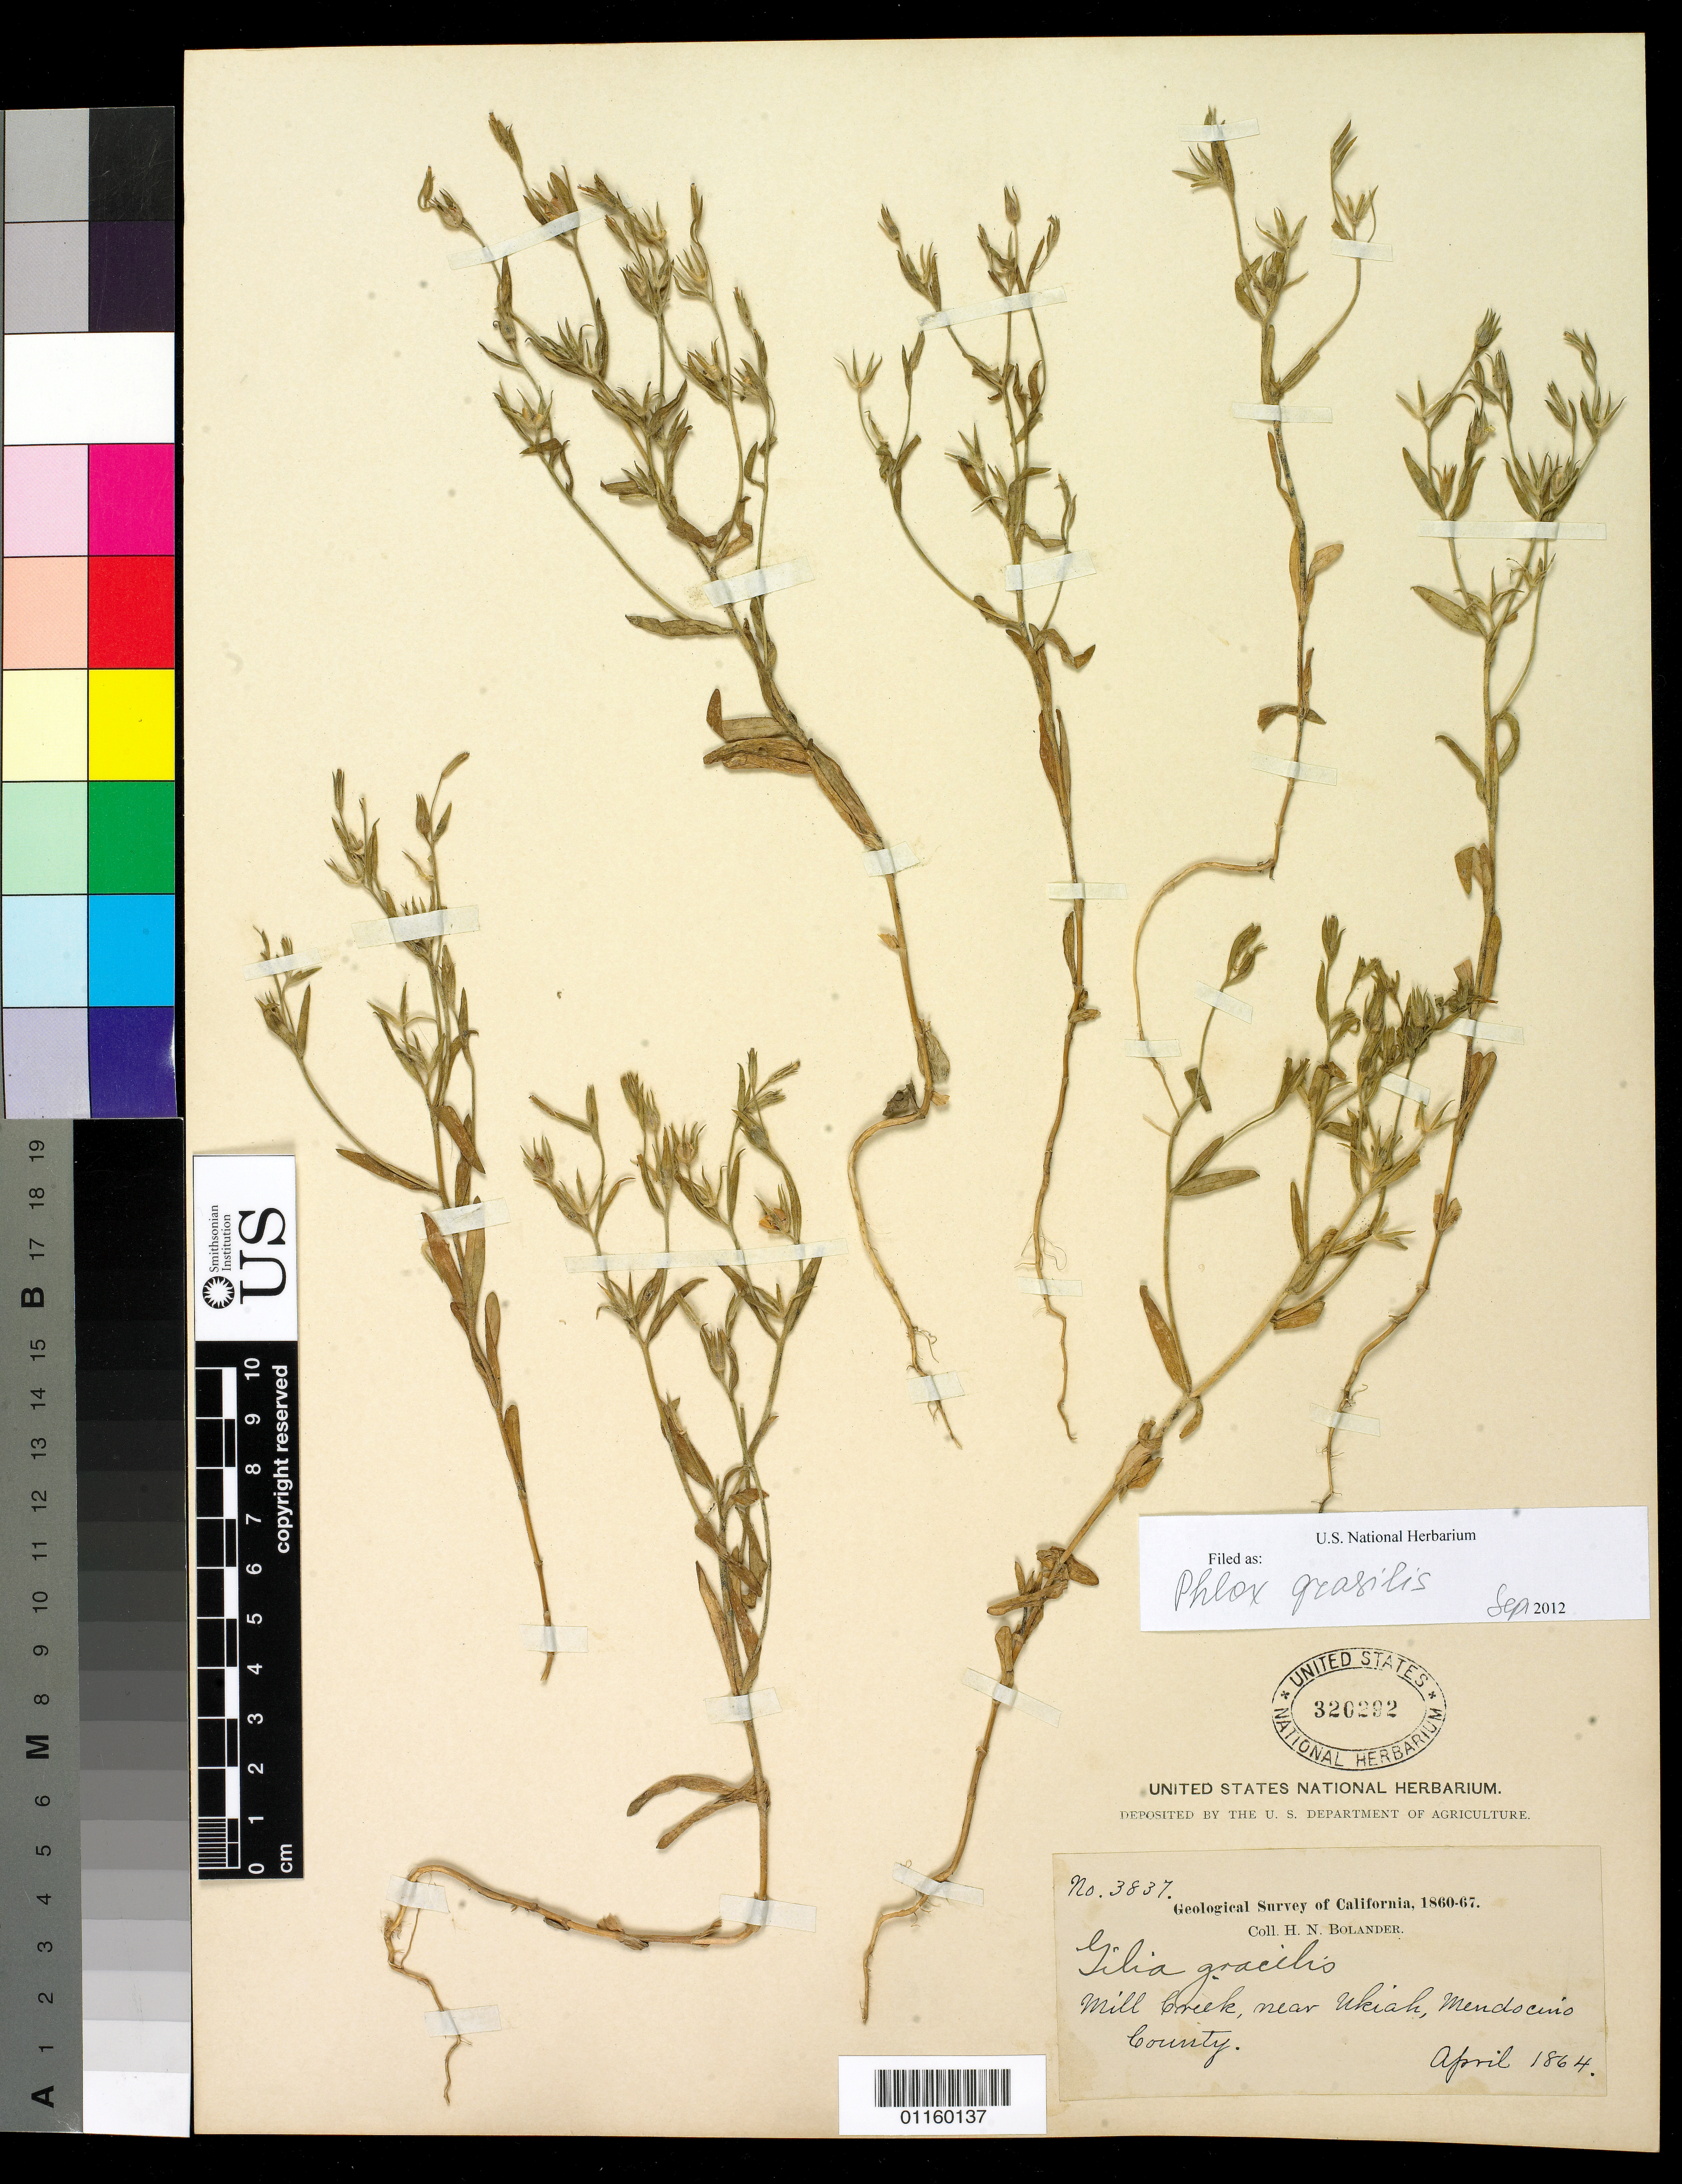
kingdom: Plantae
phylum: Tracheophyta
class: Magnoliopsida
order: Ericales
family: Polemoniaceae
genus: Microsteris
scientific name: Microsteris gracilis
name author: (Hook.) Greene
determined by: (US) Smithsonian Institution - National Museum of Natural History - Department of Botany (UNITED STATES)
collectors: H. Bolander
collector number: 3837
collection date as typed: Apr 1864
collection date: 1864-04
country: United States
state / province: California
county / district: Mendocino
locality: Mill Creek, near Ukiah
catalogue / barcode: US 320292